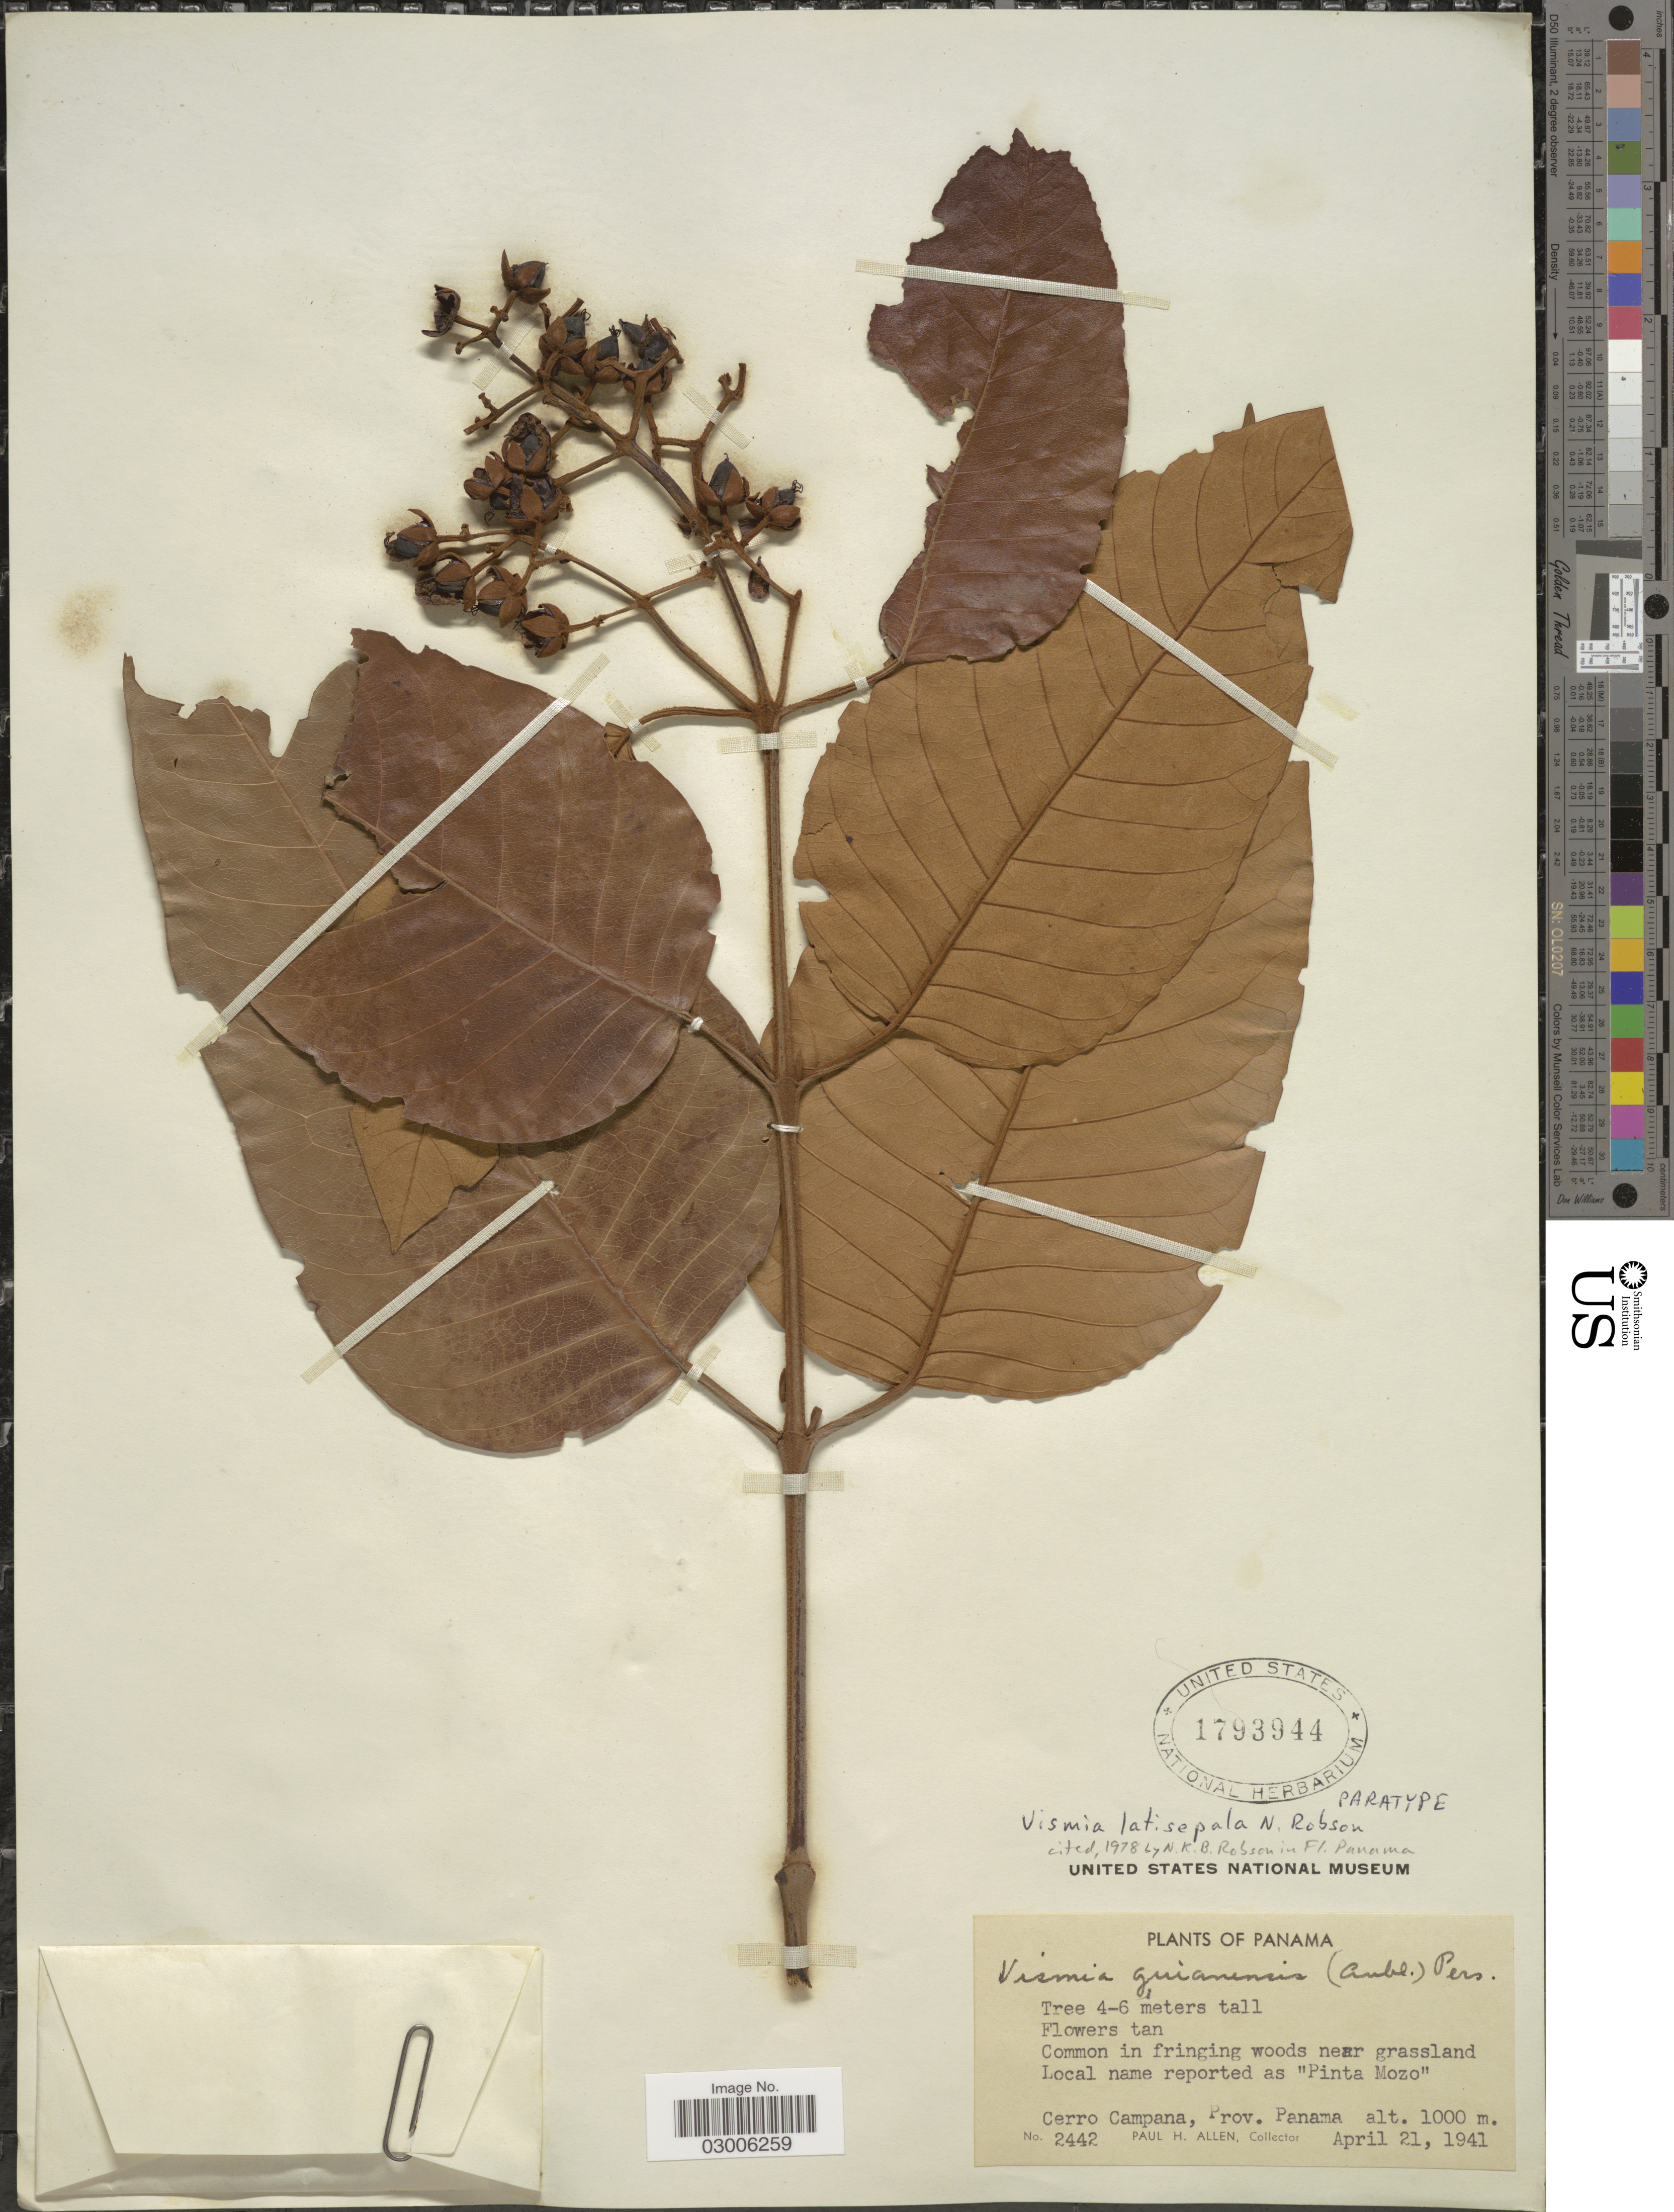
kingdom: Plantae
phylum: Tracheophyta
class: Magnoliopsida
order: Malpighiales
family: Hypericaceae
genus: Vismia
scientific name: Vismia latisepala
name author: N. Robson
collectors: P. H. Allen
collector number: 2442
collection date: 1941-04-21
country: Panama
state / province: Panamá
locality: Cerro Campana.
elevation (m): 1000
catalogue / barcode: US 1793944